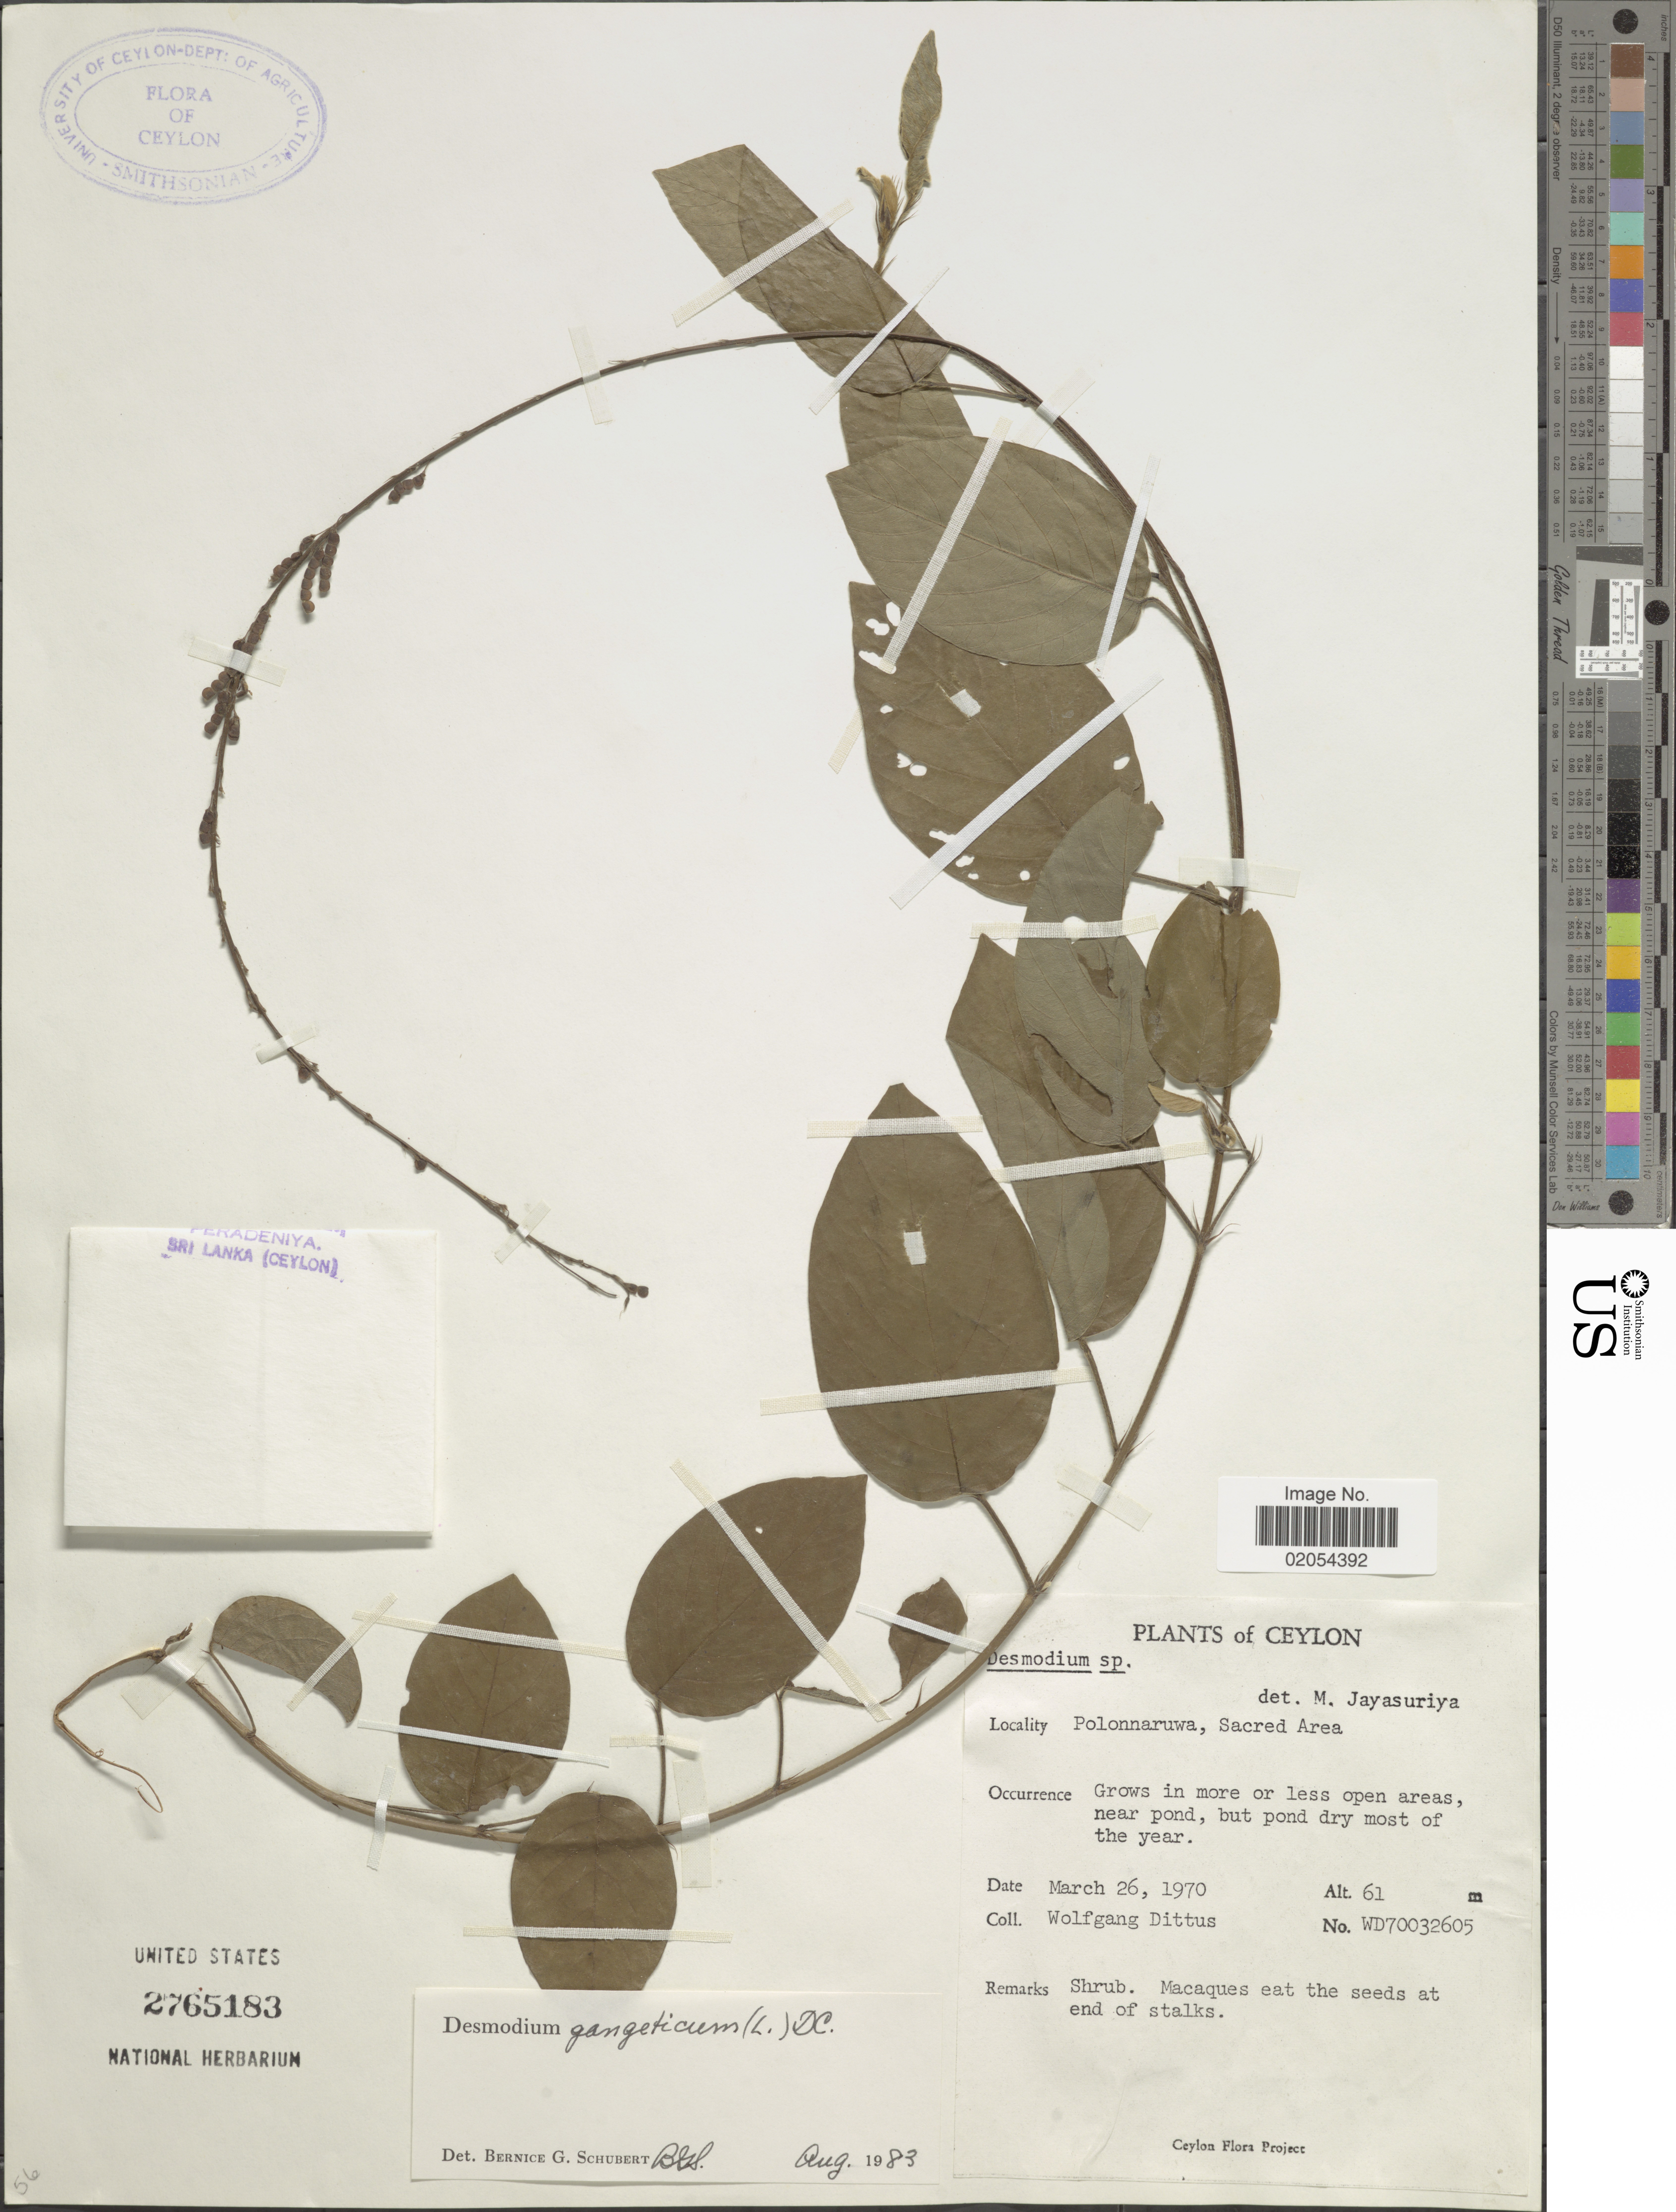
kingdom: Plantae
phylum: Tracheophyta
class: Magnoliopsida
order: Fabales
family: Fabaceae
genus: Pleurolobus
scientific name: Pleurolobus gangeticus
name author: (L.) J. St.-Hil. ex H. Ohashi & K. Ohashi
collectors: W. Dittus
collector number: WD70032605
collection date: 1970-03-26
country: Sri Lanka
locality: Ceylon, Polonnaruwa, Sacred Area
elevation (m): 61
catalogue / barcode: US 2765183